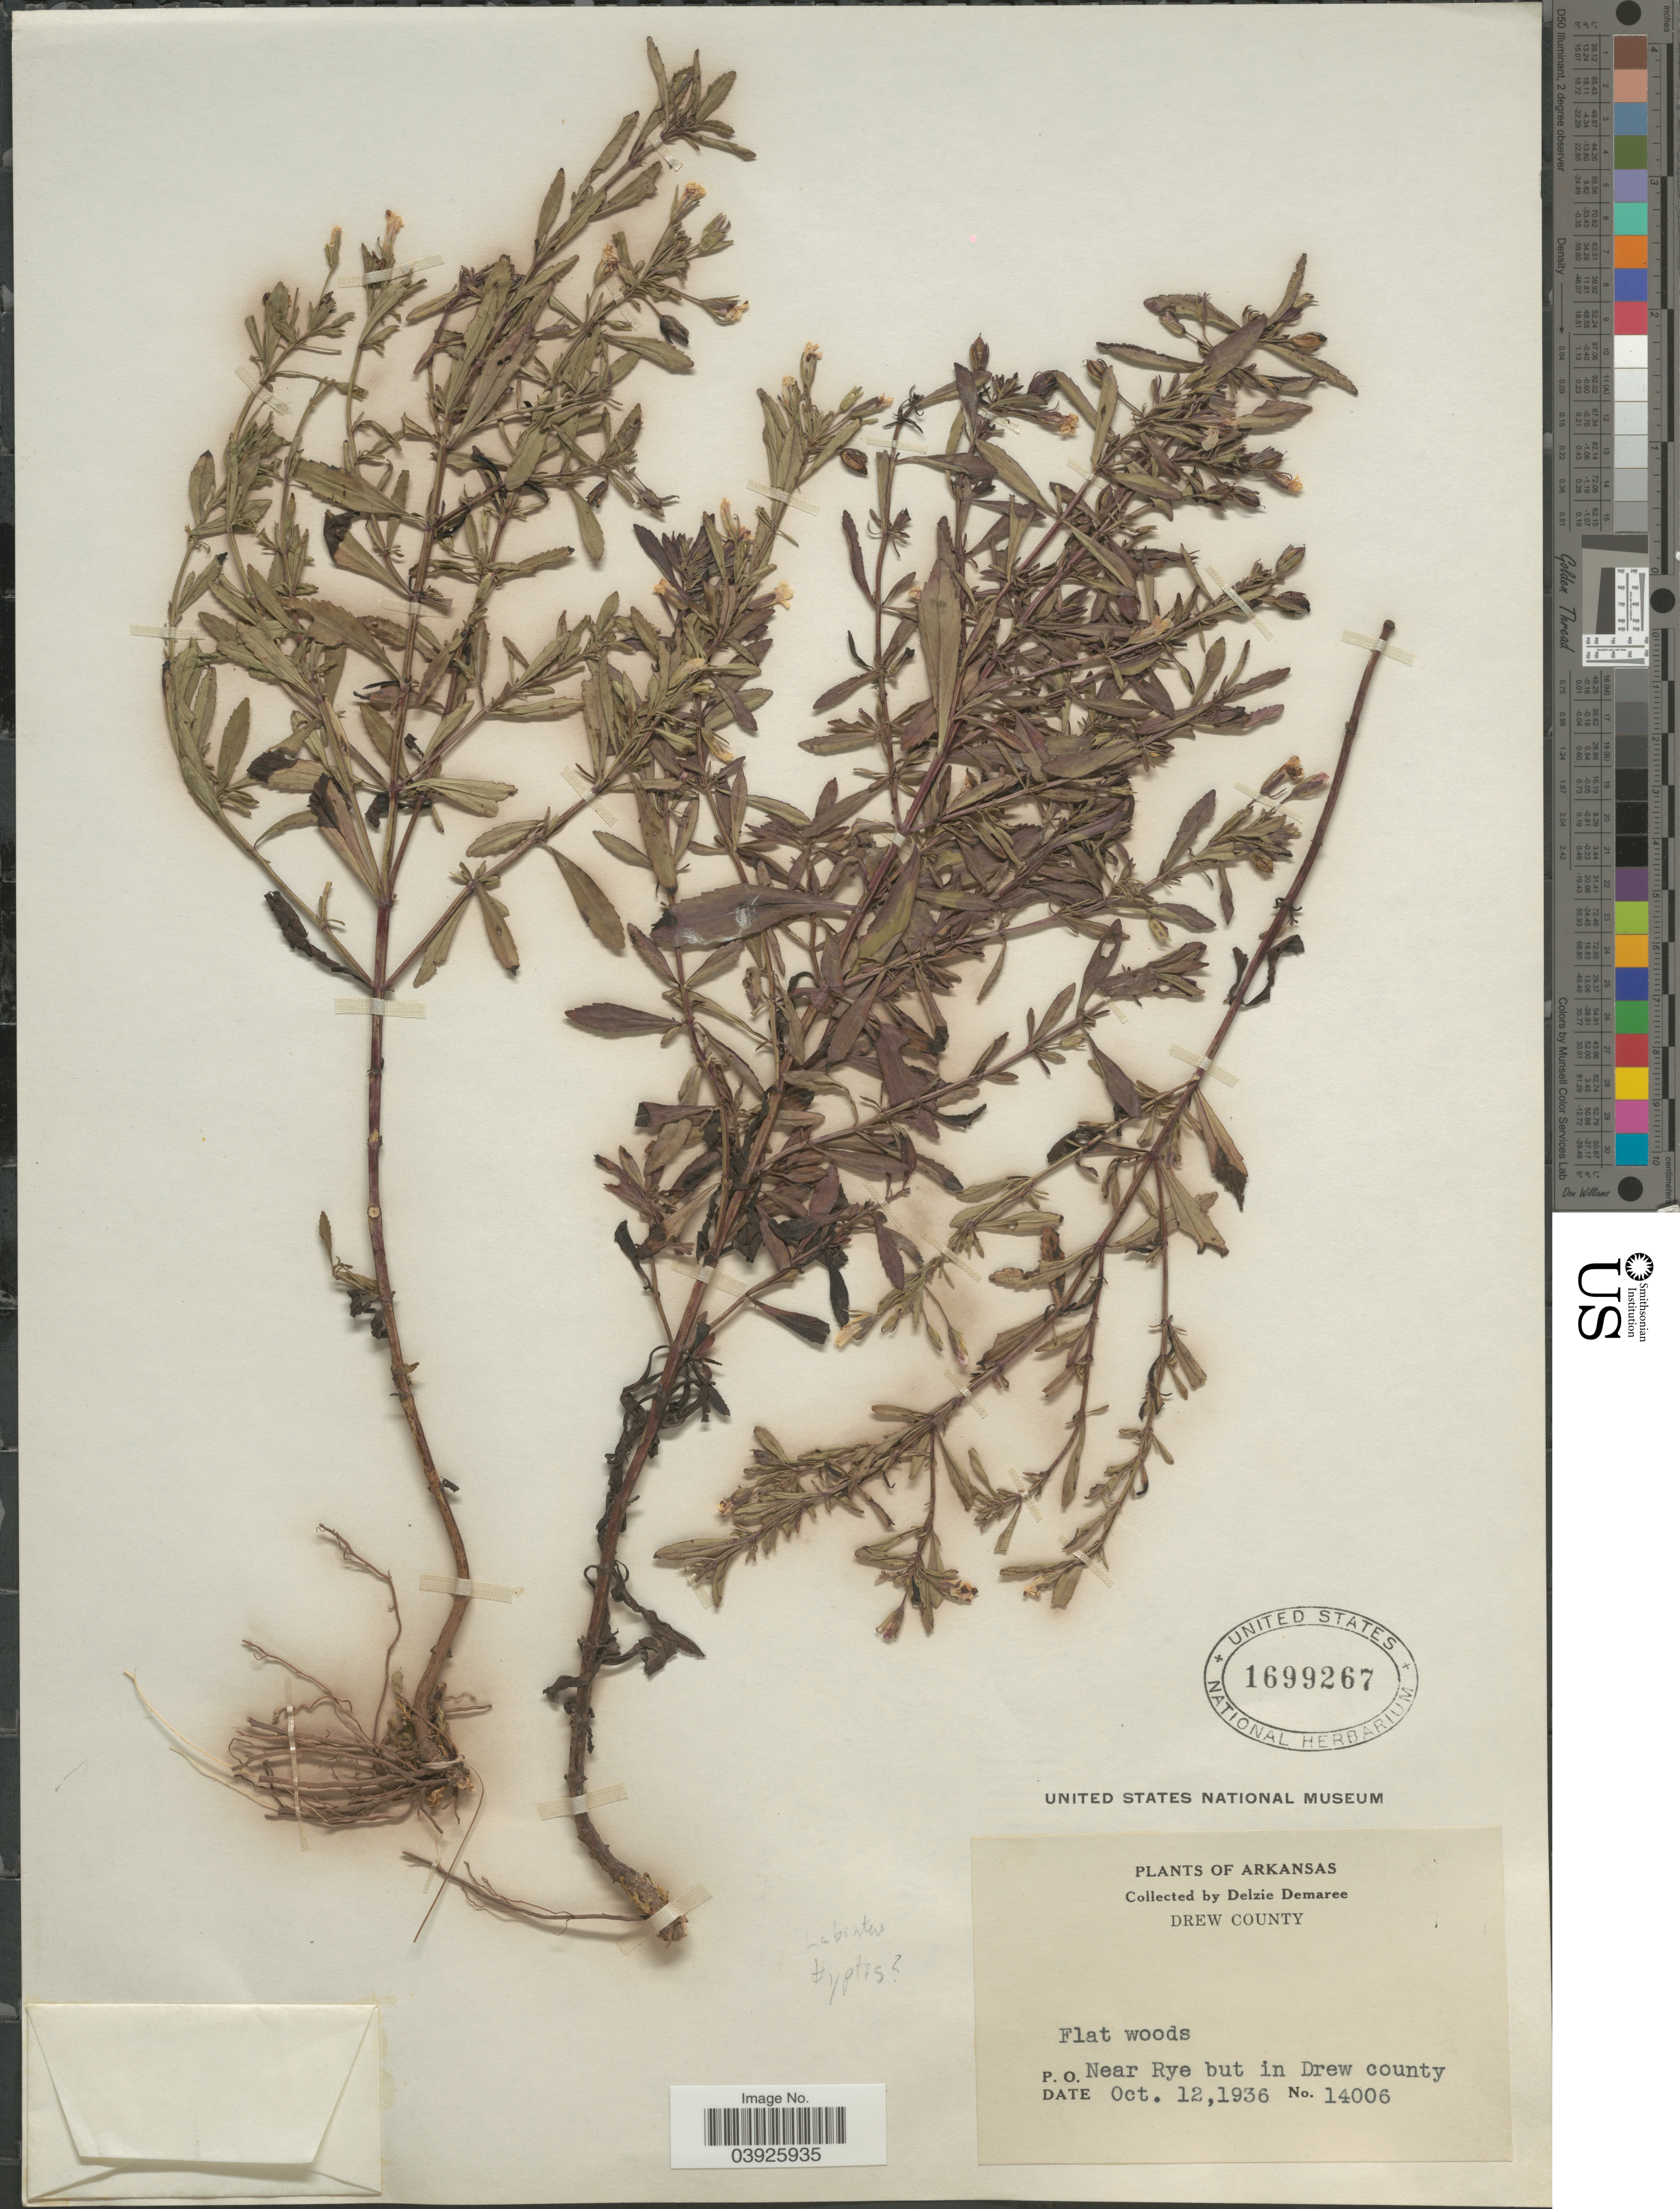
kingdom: Plantae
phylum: Tracheophyta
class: Magnoliopsida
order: Lamiales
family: Scrophulariaceae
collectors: D. Demaree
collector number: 14006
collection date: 1936-10-12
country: United States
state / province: Arkansas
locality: Drew County. P. O. Near Rye but in Drew county.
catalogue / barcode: US 1699267